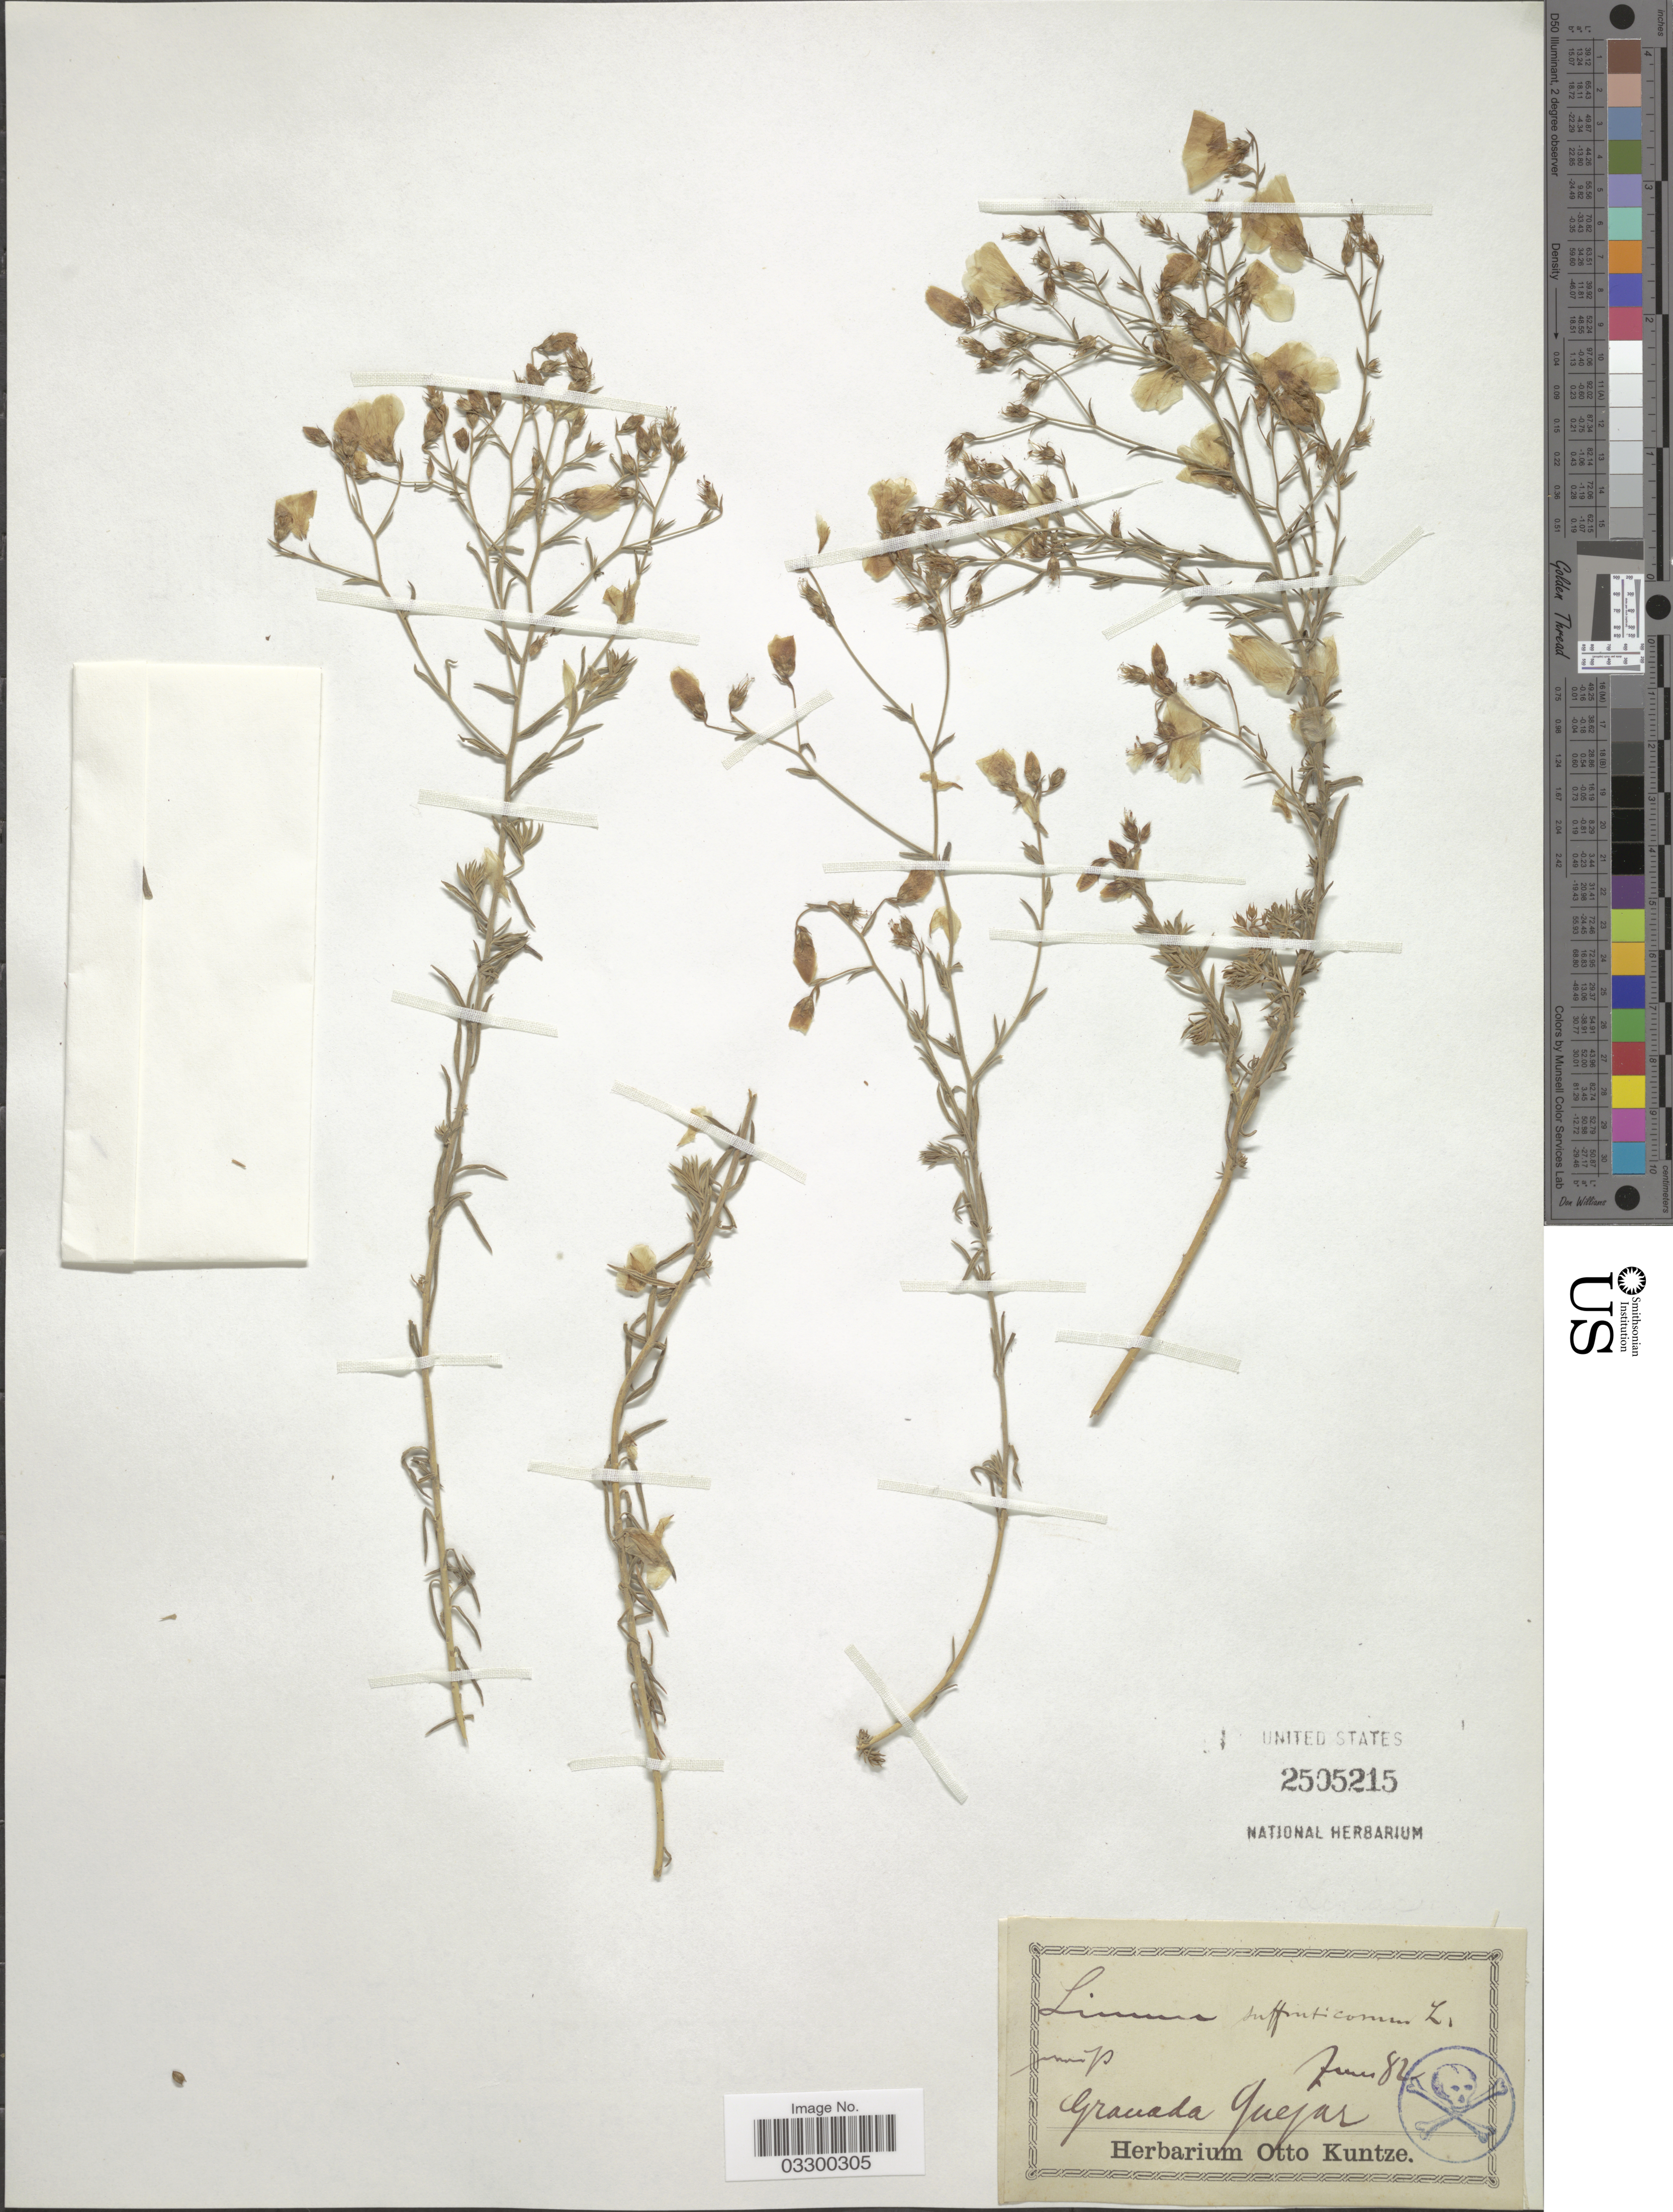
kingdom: Plantae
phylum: Tracheophyta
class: Magnoliopsida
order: Malpighiales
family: Linaceae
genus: Linum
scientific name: Linum suffruticosum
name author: L.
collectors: ex herb. Otto Kuntze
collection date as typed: Transcribed d/m/y: /6/82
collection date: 1882-06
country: Spain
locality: Granada Quejas [interpreted].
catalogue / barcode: US 2505215